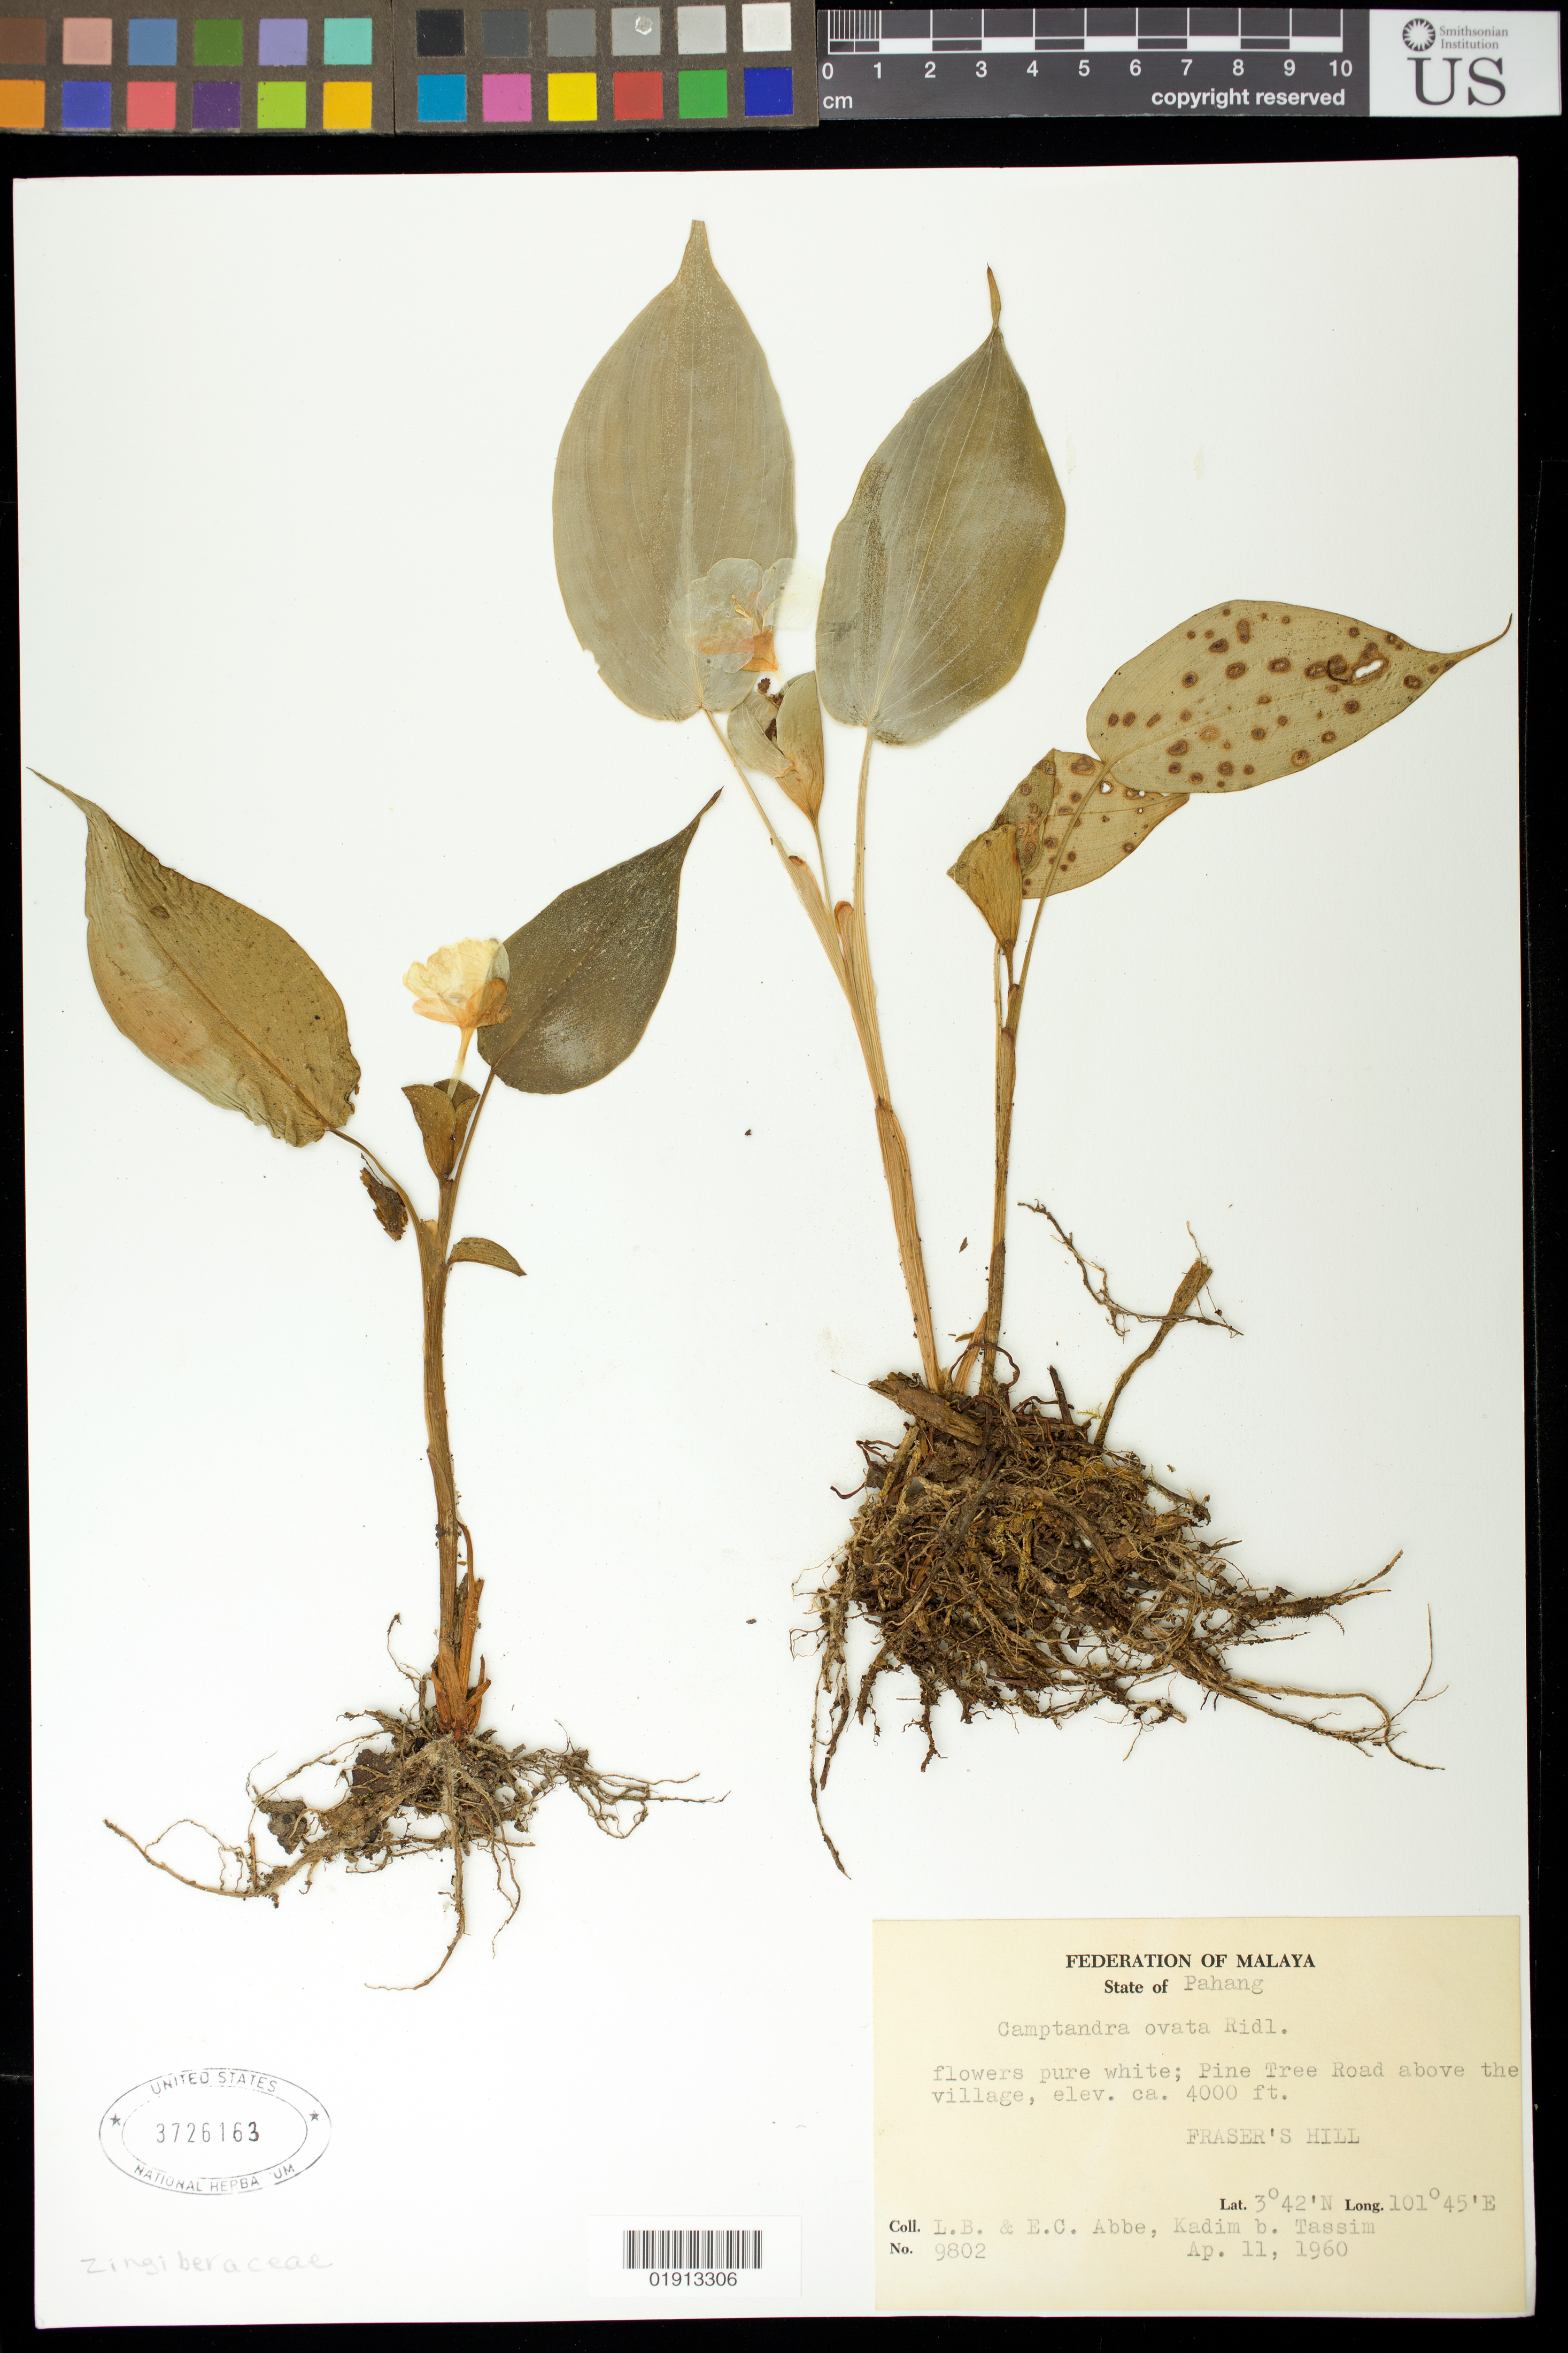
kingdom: Plantae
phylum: Tracheophyta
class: Liliopsida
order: Zingiberales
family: Zingiberaceae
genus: Camptandra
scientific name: Camptandra ovata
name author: Ridl.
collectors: L. B. Abbe, E. C. Abbe & K. Tassim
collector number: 9802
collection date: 1960-04-11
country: Malaysia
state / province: Pahang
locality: Fraser's Hill, Pine Tree Road above the village.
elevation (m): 1219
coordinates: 3 42 N, 101 45 E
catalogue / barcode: US 3726163